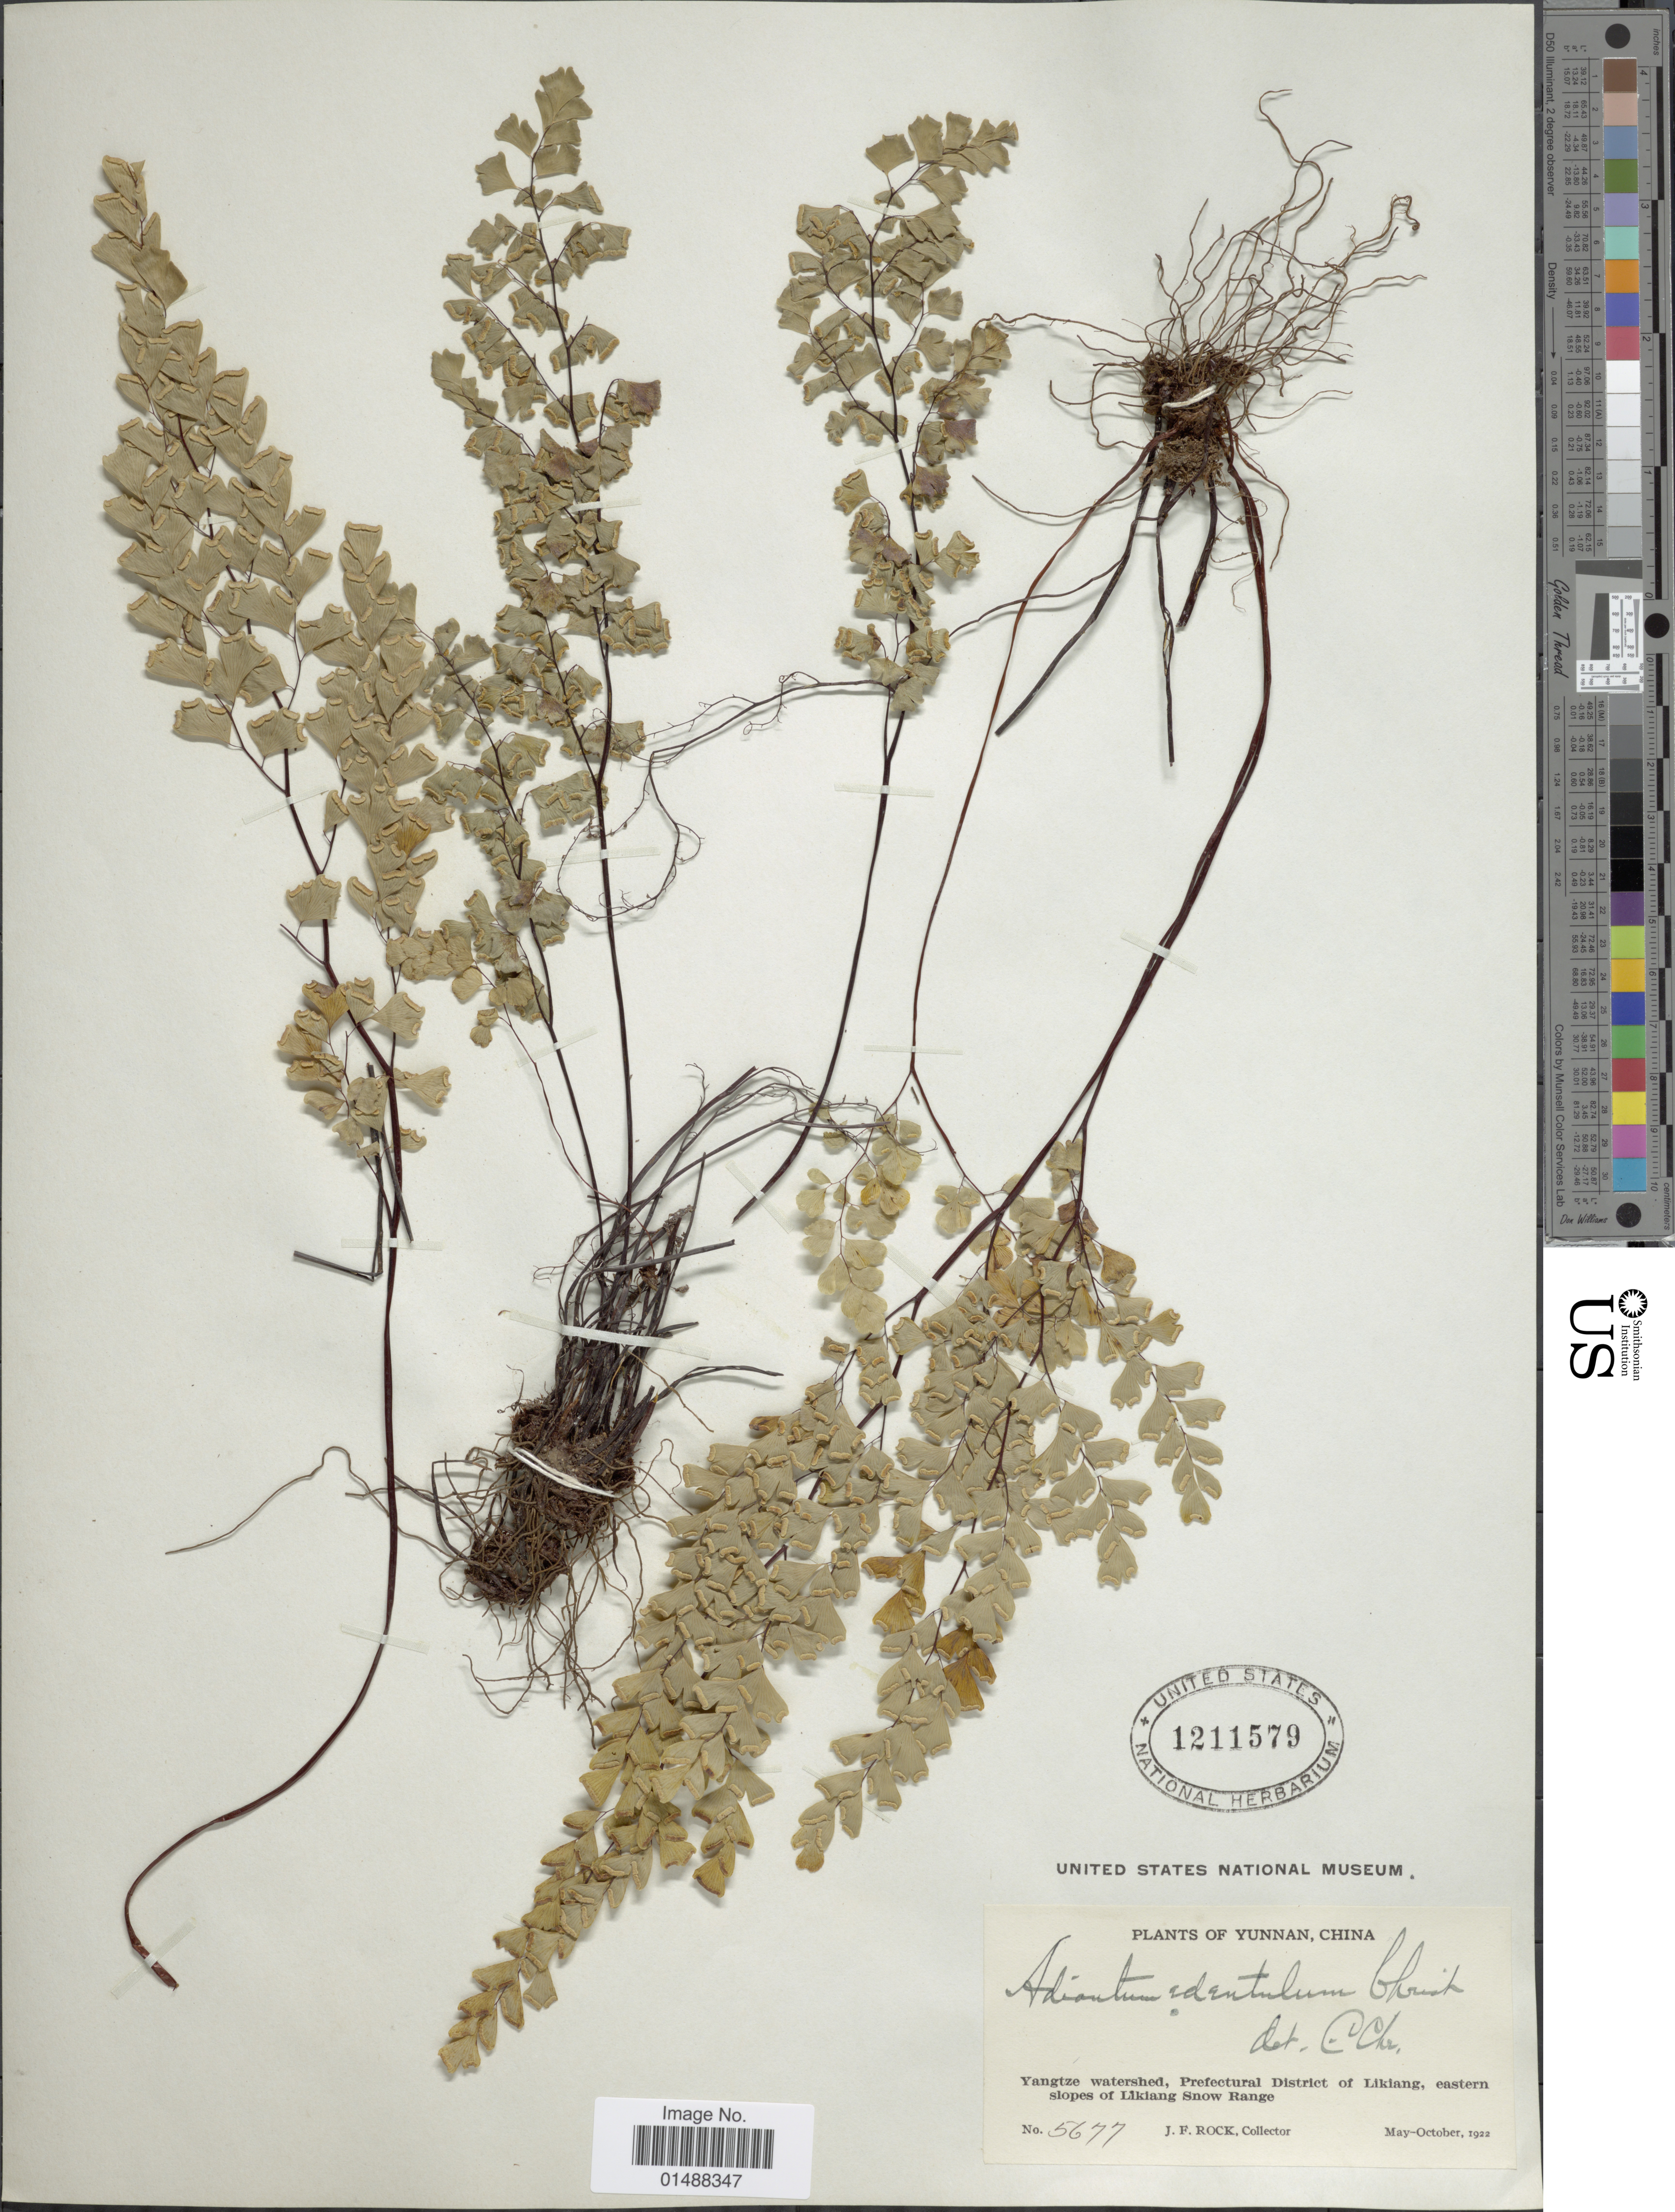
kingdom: Plantae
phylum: Tracheophyta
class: Polypodiopsida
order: Polypodiales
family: Pteridaceae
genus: Adiantum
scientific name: Adiantum edentulum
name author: Christ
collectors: J. Rock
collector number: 5677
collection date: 1922-05/1922-10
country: China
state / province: Yunnan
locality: China, Yunnan, Yangtze watershed, Prefectural District of Likiang, eastern slopes of Likiang Snow Range.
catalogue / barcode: US 1211579